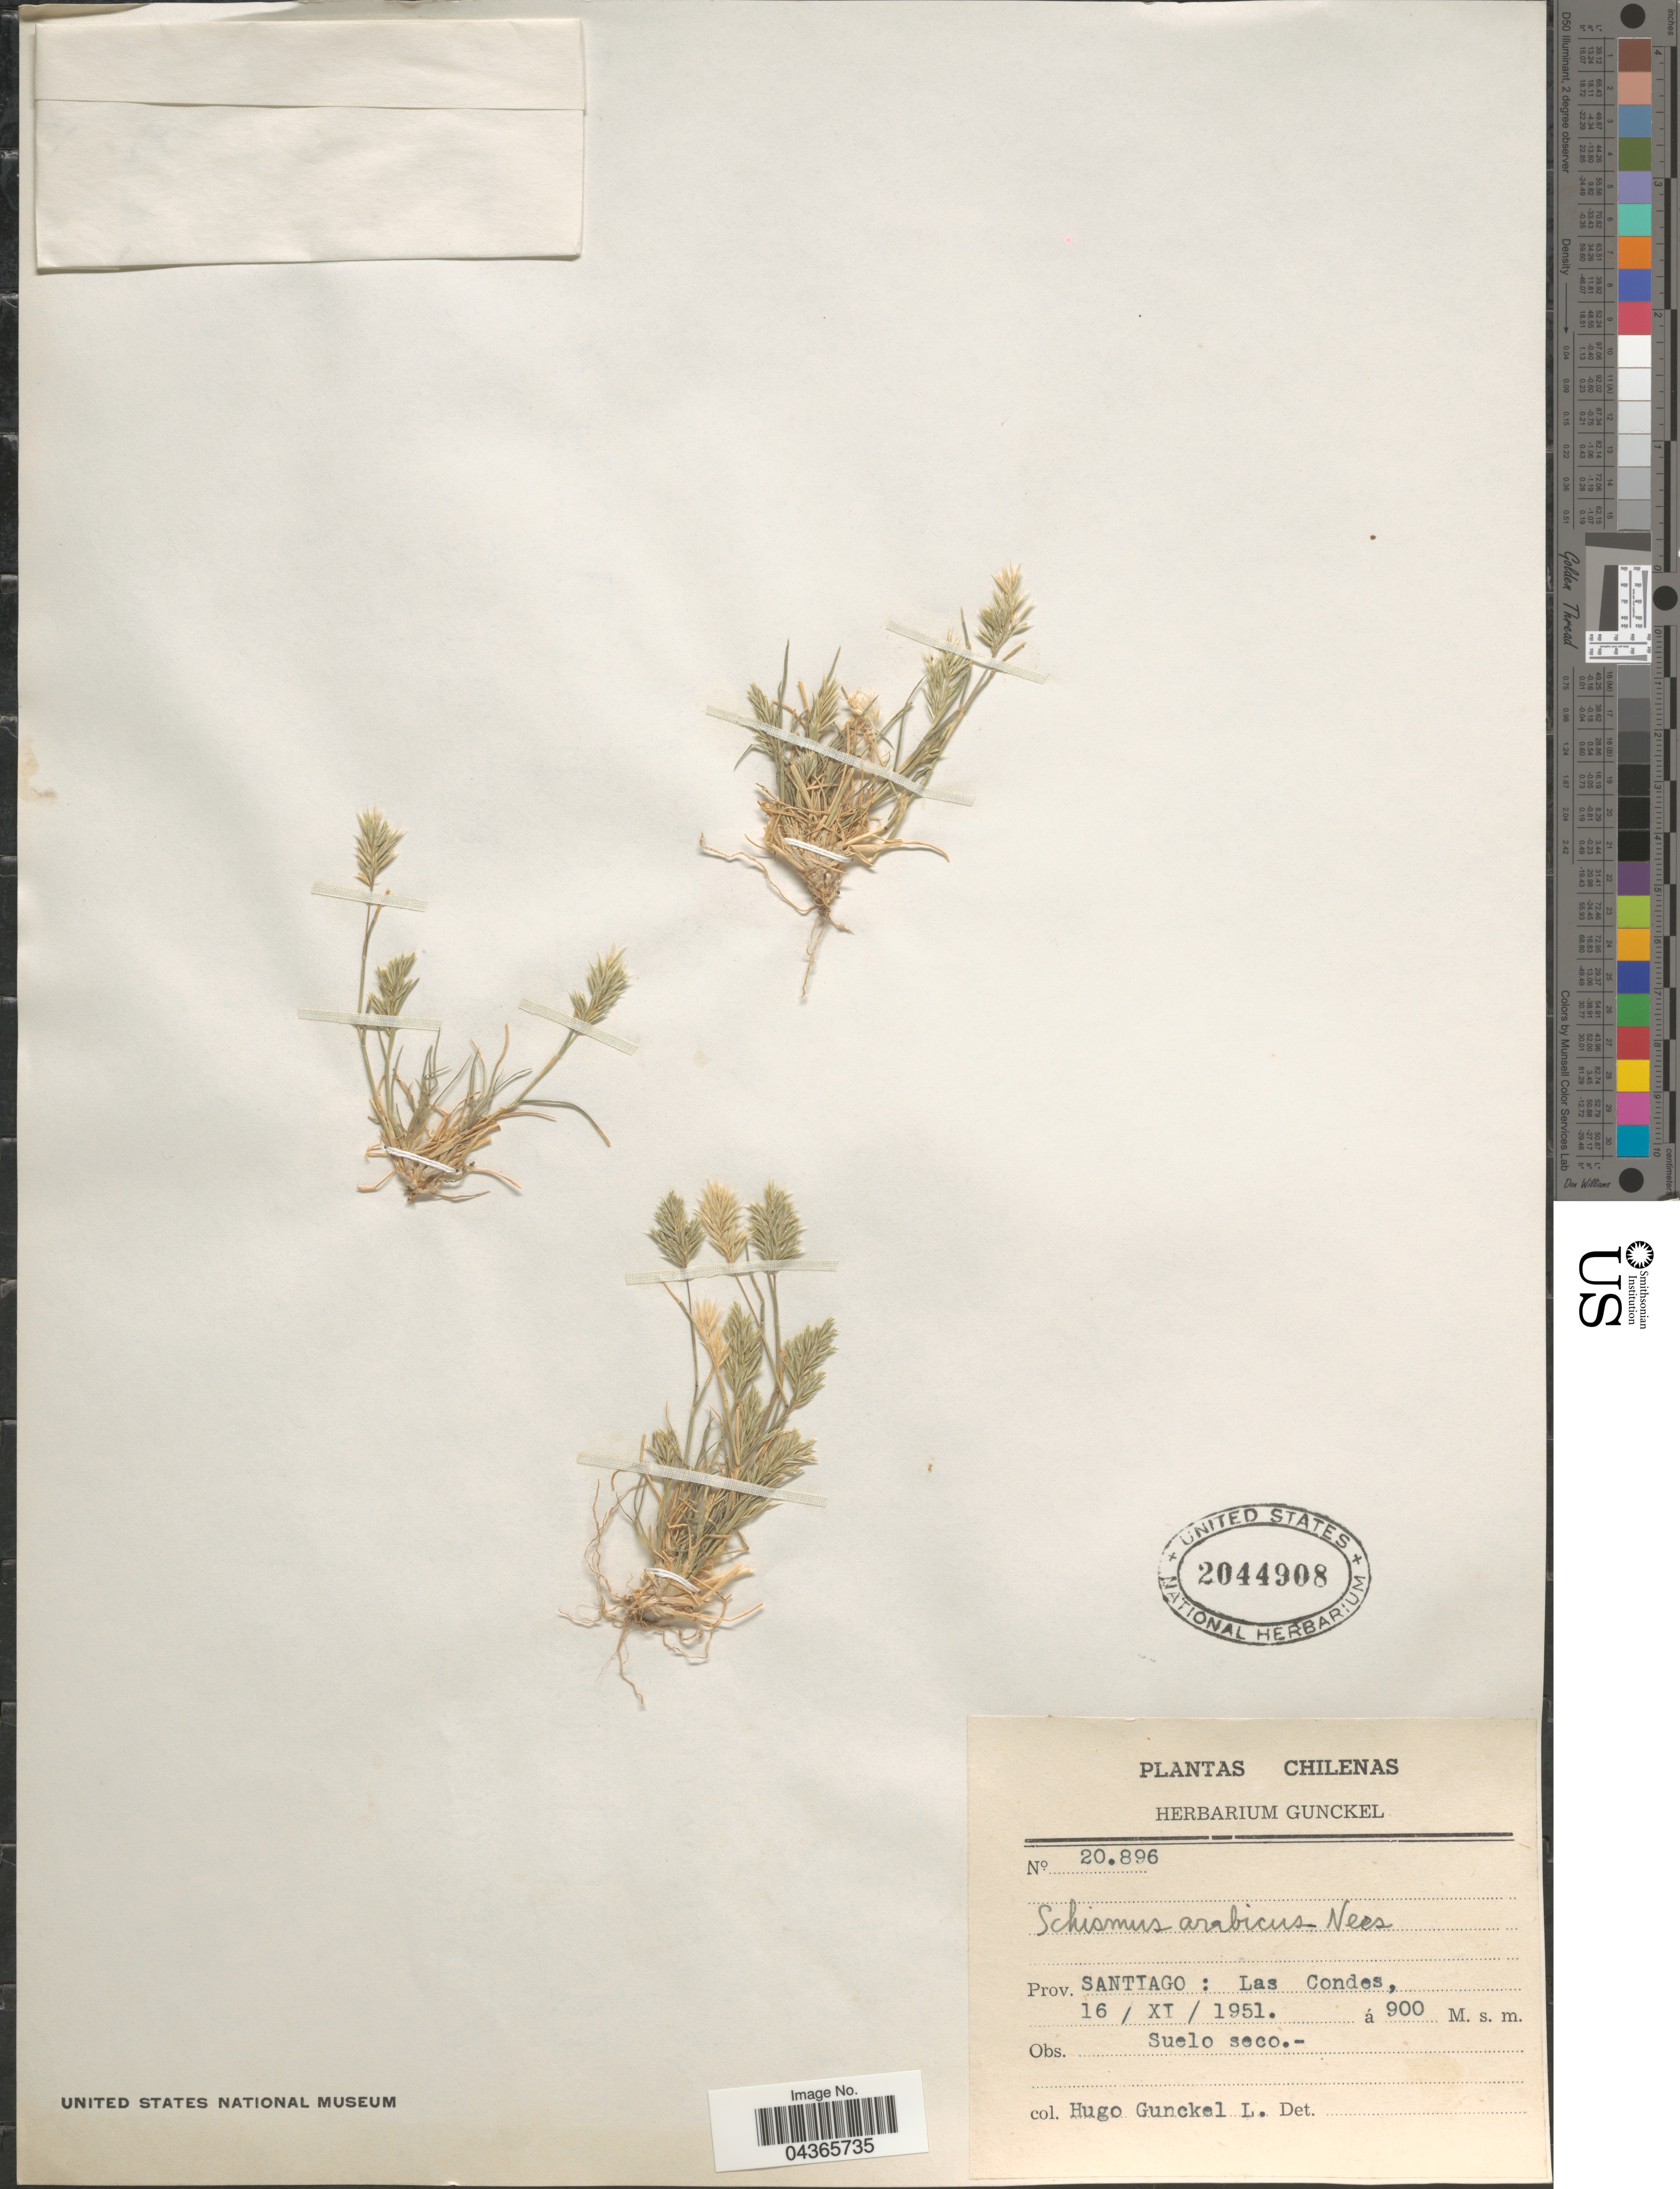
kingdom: Plantae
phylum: Tracheophyta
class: Liliopsida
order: Poales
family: Poaceae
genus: Schismus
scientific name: Schismus arabicus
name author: Nees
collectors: H. Gunckel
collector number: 20896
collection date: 1951-11-16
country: Chile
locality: Prov. Santiago: Las Condes.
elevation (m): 900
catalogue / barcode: US 2044908